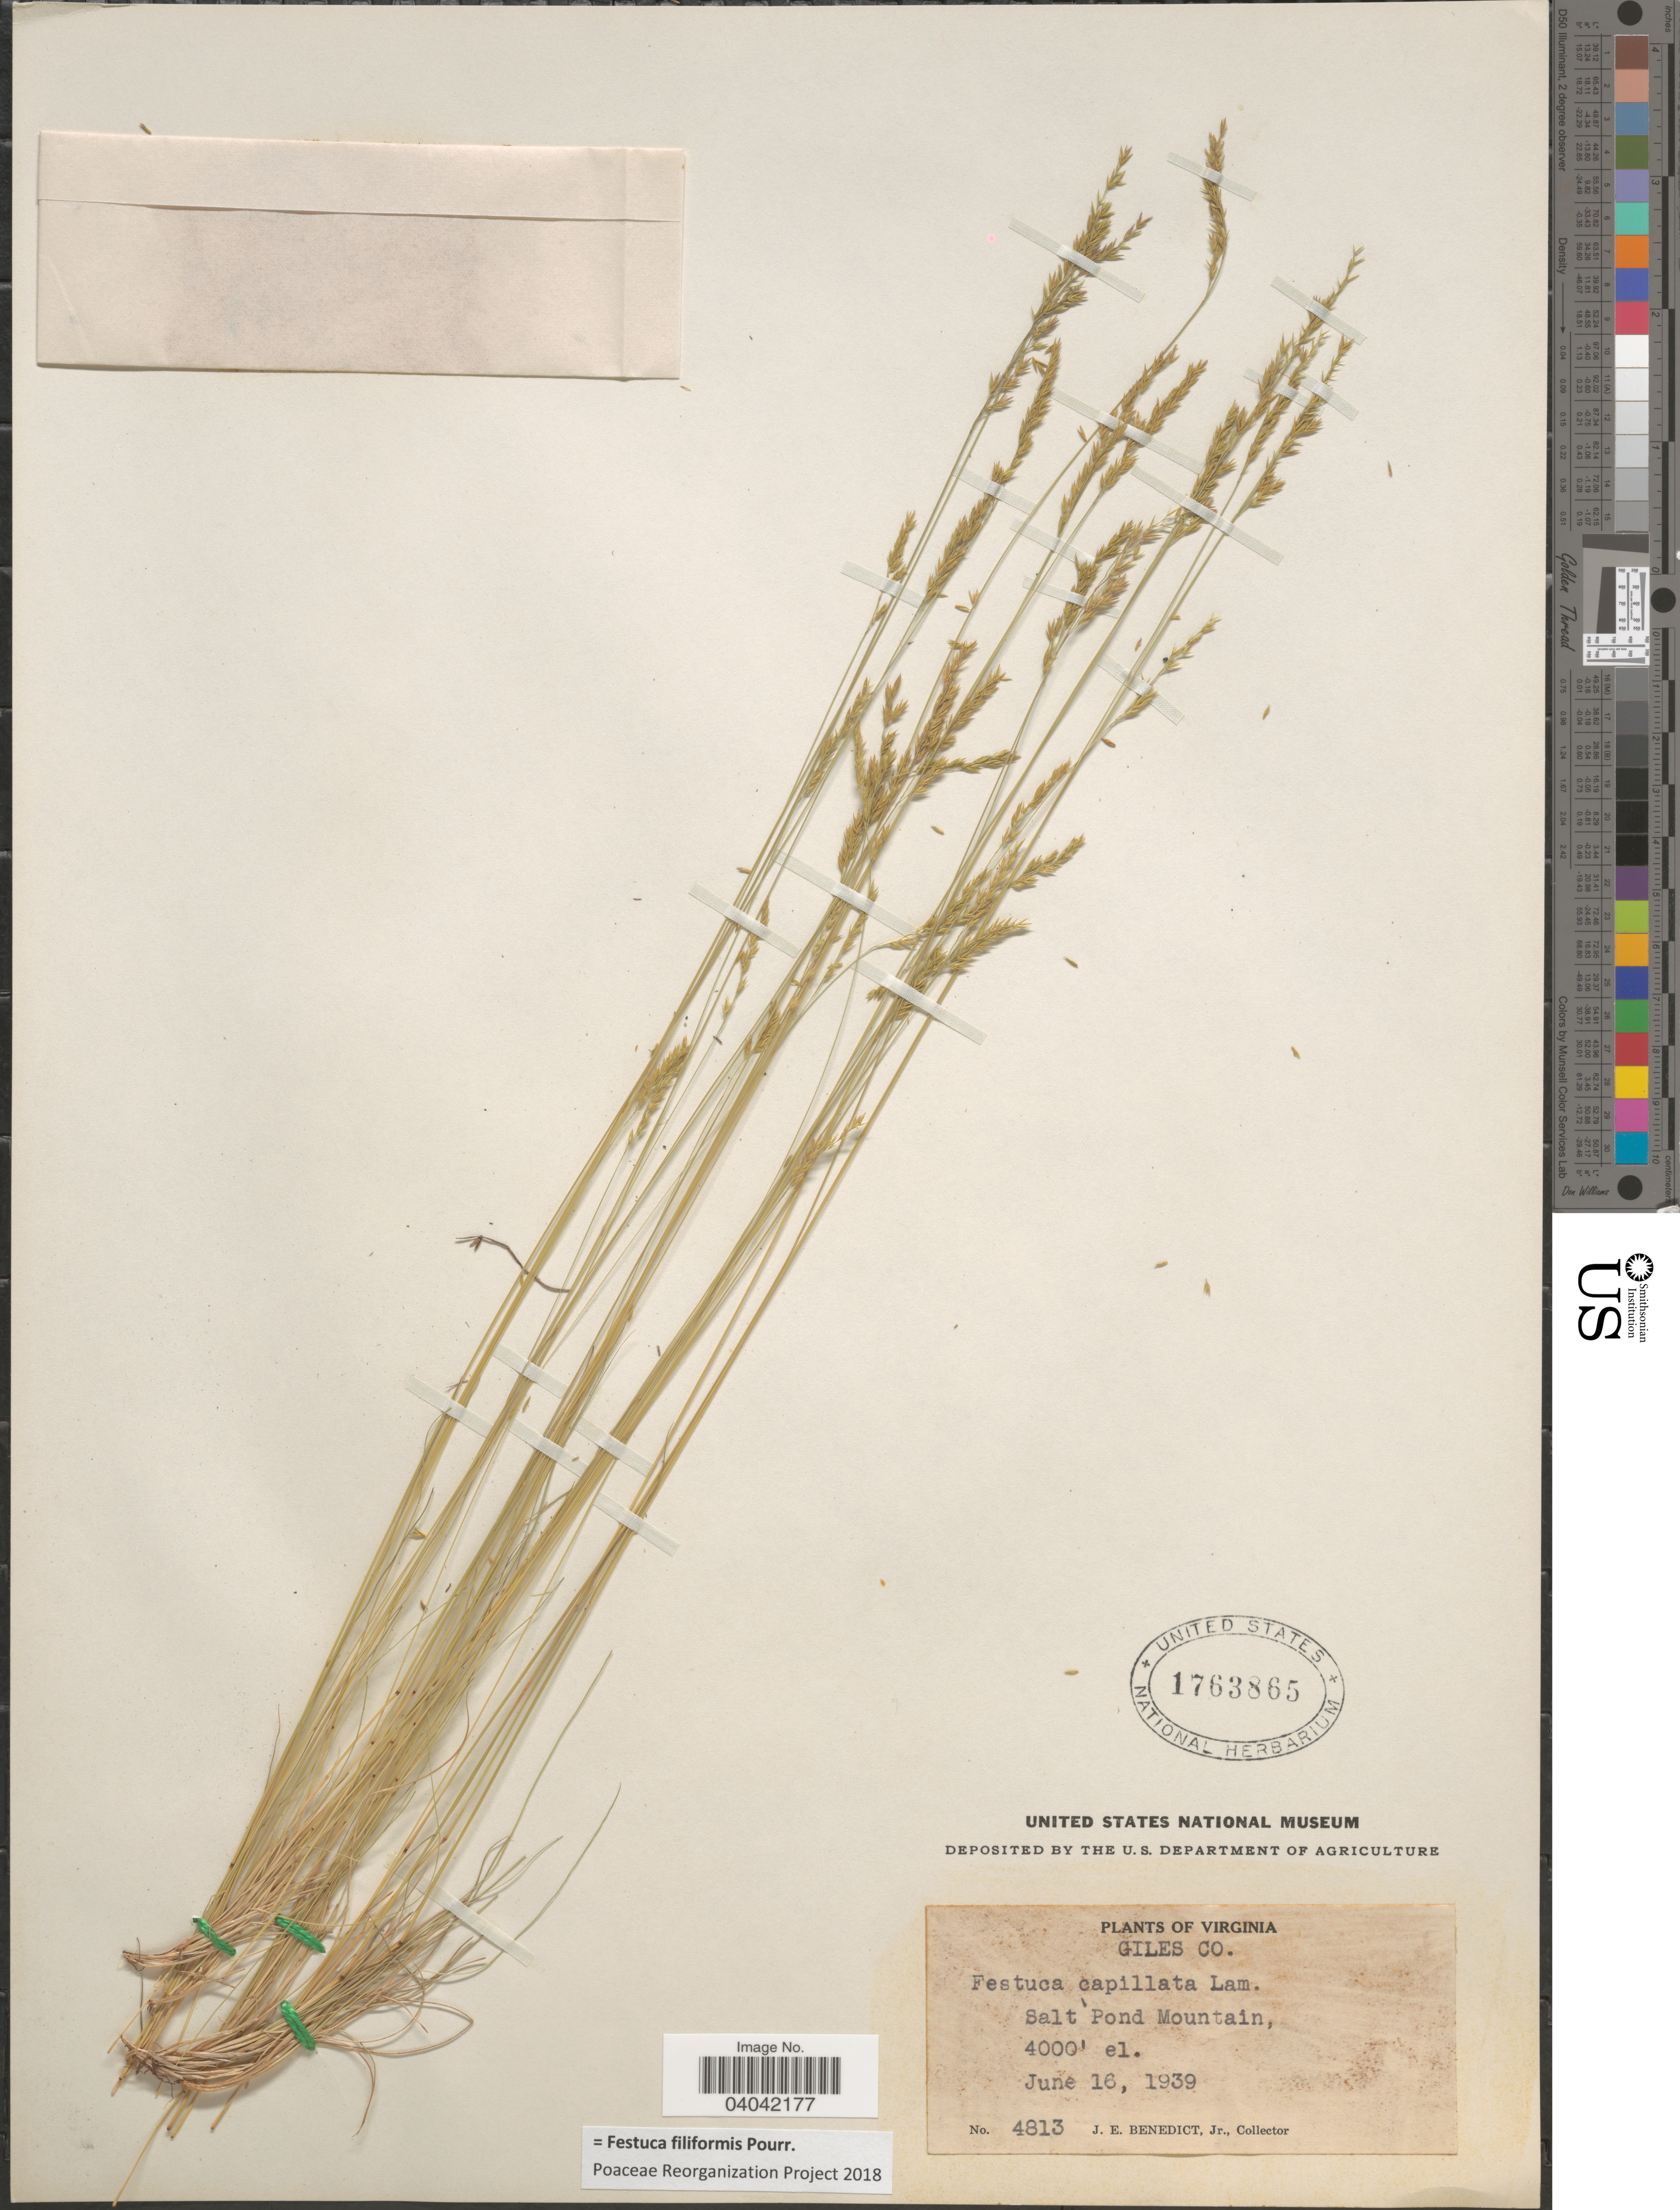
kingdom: Plantae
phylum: Tracheophyta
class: Liliopsida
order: Poales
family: Poaceae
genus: Festuca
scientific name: Festuca filiformis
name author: Pourr.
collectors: J. Benedict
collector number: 4813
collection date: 1939-06-16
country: United States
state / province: Virginia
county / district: Giles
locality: Salt Pond Mountain.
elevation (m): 1219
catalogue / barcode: US 1763865